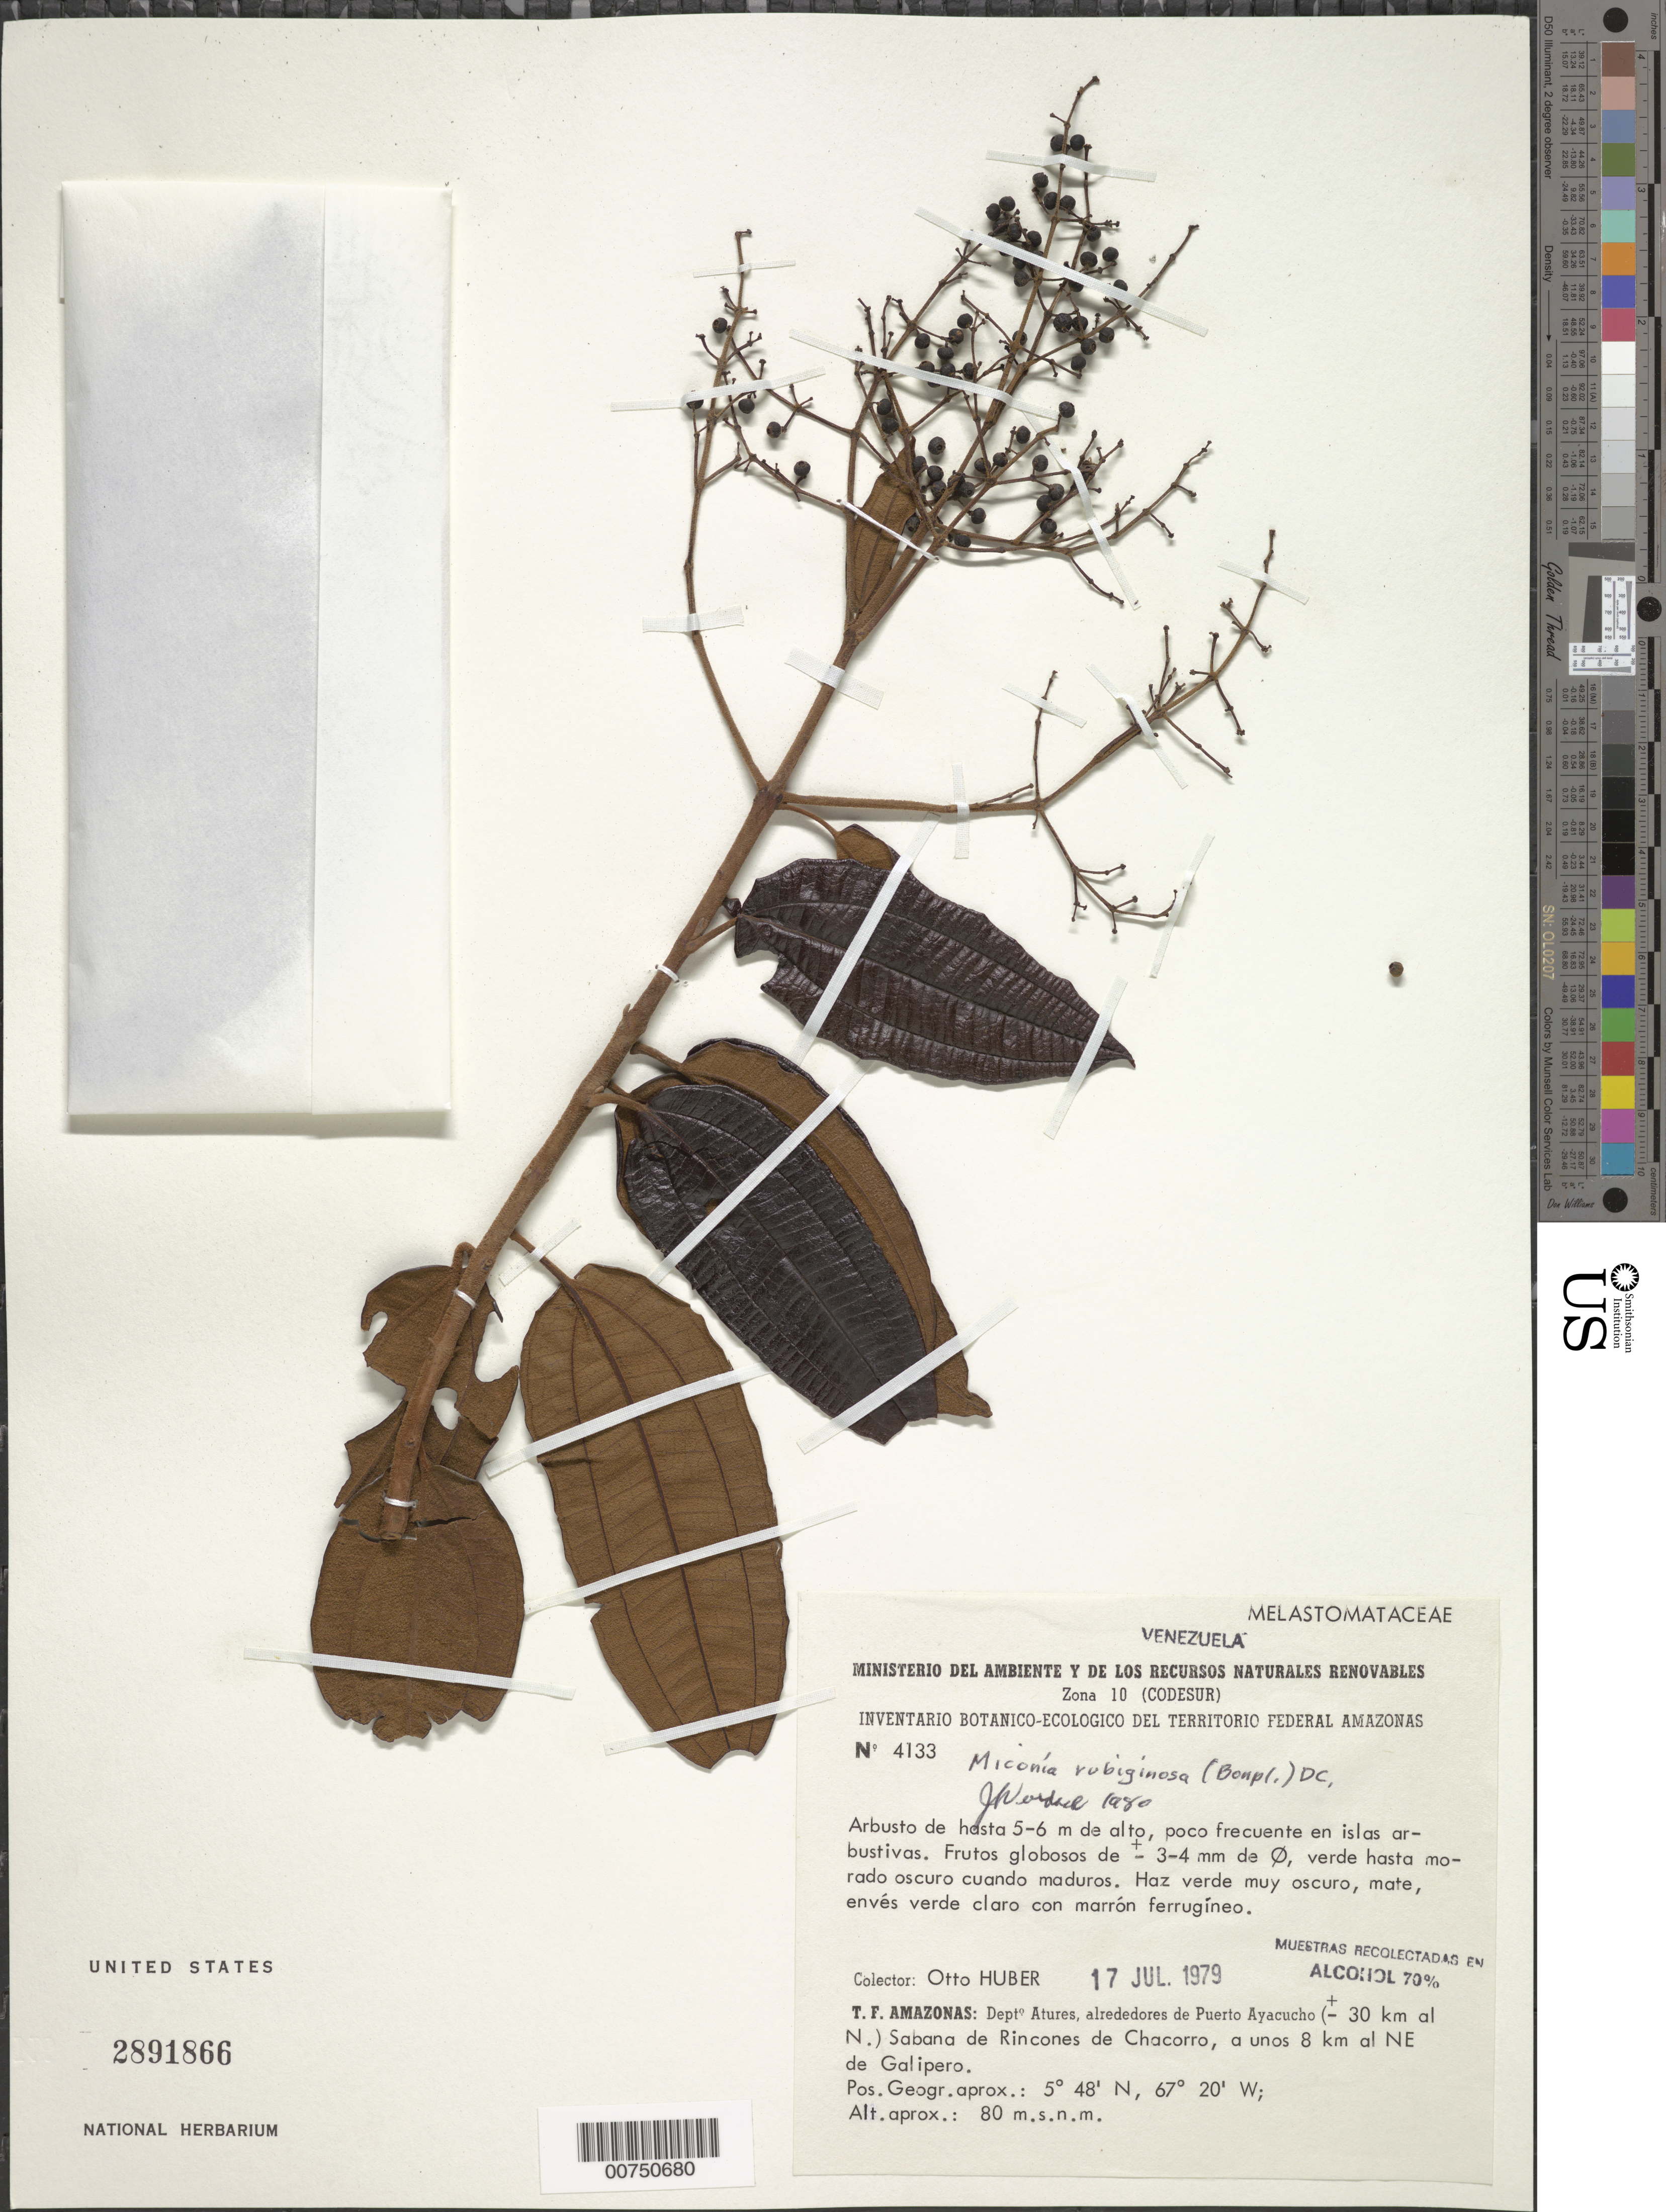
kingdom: Plantae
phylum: Tracheophyta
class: Magnoliopsida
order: Myrtales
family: Melastomataceae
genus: Miconia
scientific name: Miconia rubiginosa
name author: (Bonpl.) DC.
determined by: Wurdack, John J., (US), US (UNITED STATES)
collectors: O. Huber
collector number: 4133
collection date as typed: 17-Jul-79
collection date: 1979-07-17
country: Venezuela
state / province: Amazonas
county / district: Atures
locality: Puerto Ayacucho, 30 km N; Sabanas de Rincones de Chocorro; 8 km NE Galipero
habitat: Islas arbustivas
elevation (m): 80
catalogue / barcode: US 2891866